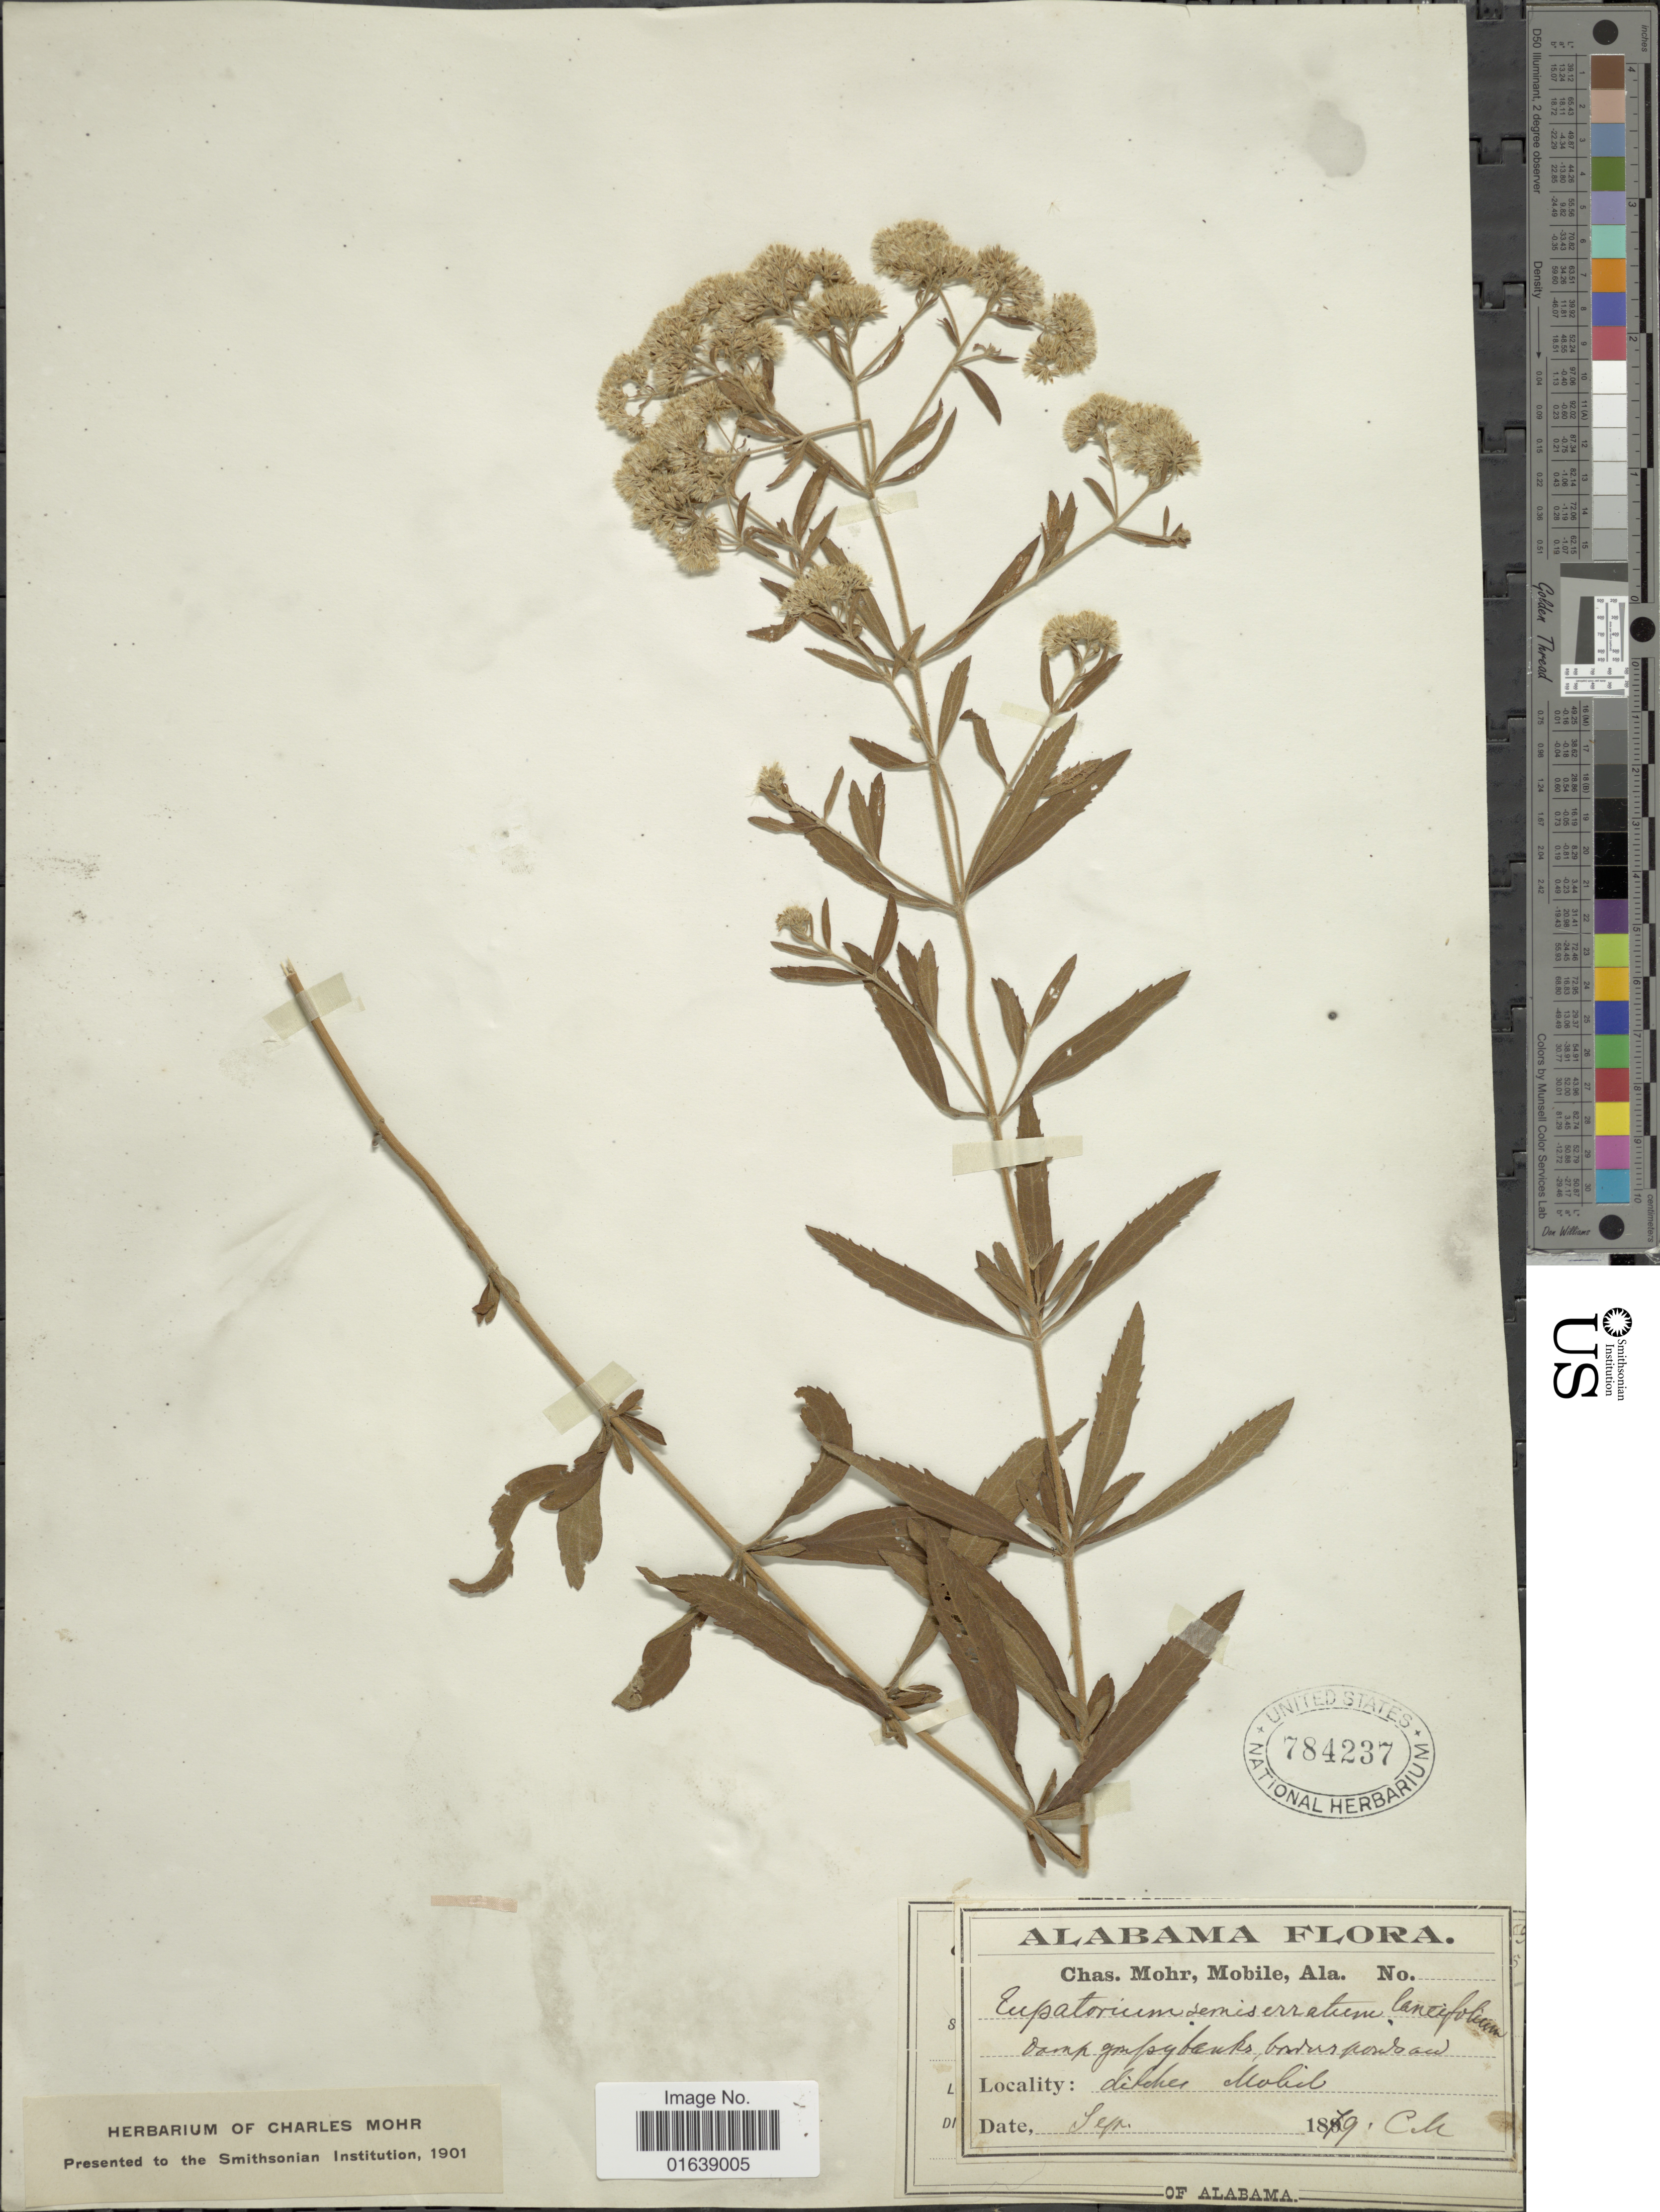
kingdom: Plantae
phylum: Tracheophyta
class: Magnoliopsida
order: Asterales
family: Asteraceae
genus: Eupatorium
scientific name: Eupatorium cuneifolium var. semiserratum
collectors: Mohr, C. T. (herbarium)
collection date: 1879-08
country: United States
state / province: Alabama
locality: Damp grassy banks, borders ponds and ditches Mobile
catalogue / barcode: US 784237